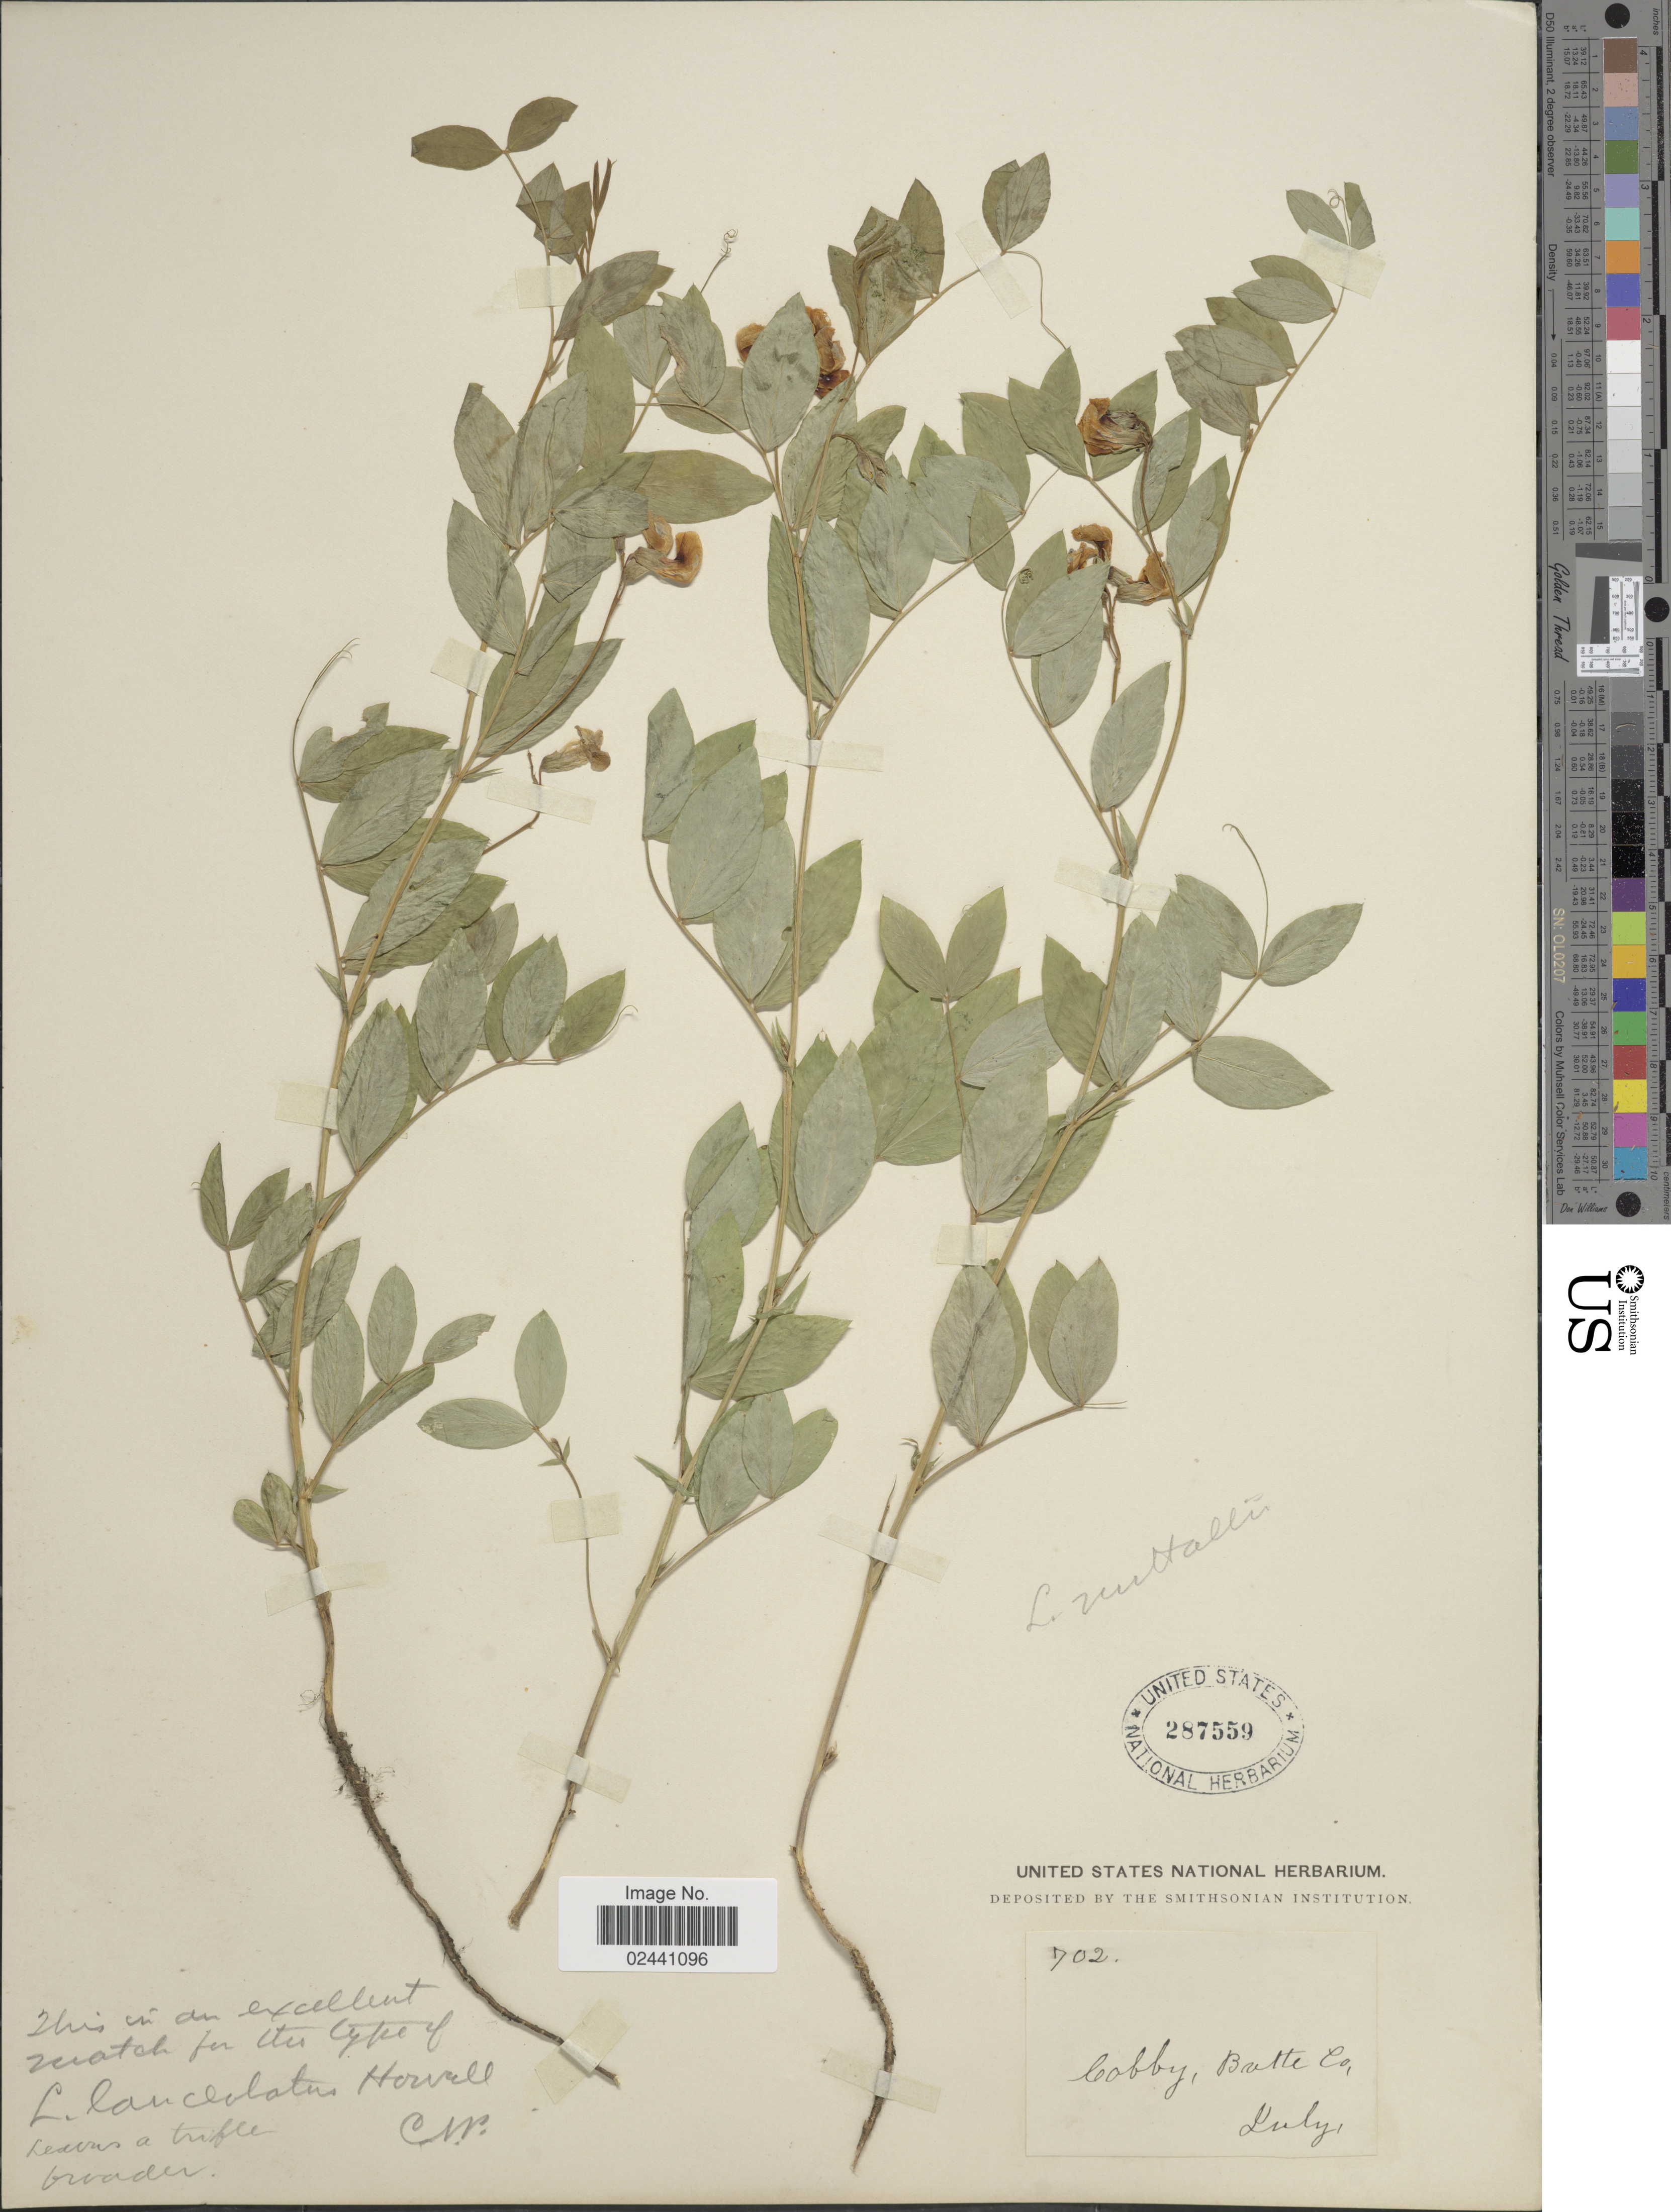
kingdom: Plantae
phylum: Tracheophyta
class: Magnoliopsida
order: Fabales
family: Fabaceae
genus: Lathyrus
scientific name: Lathyrus nuttallii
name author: S. Watson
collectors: C. W.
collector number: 702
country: United States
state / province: California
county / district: Butte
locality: Cobby, Butte Co.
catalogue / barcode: US 287559